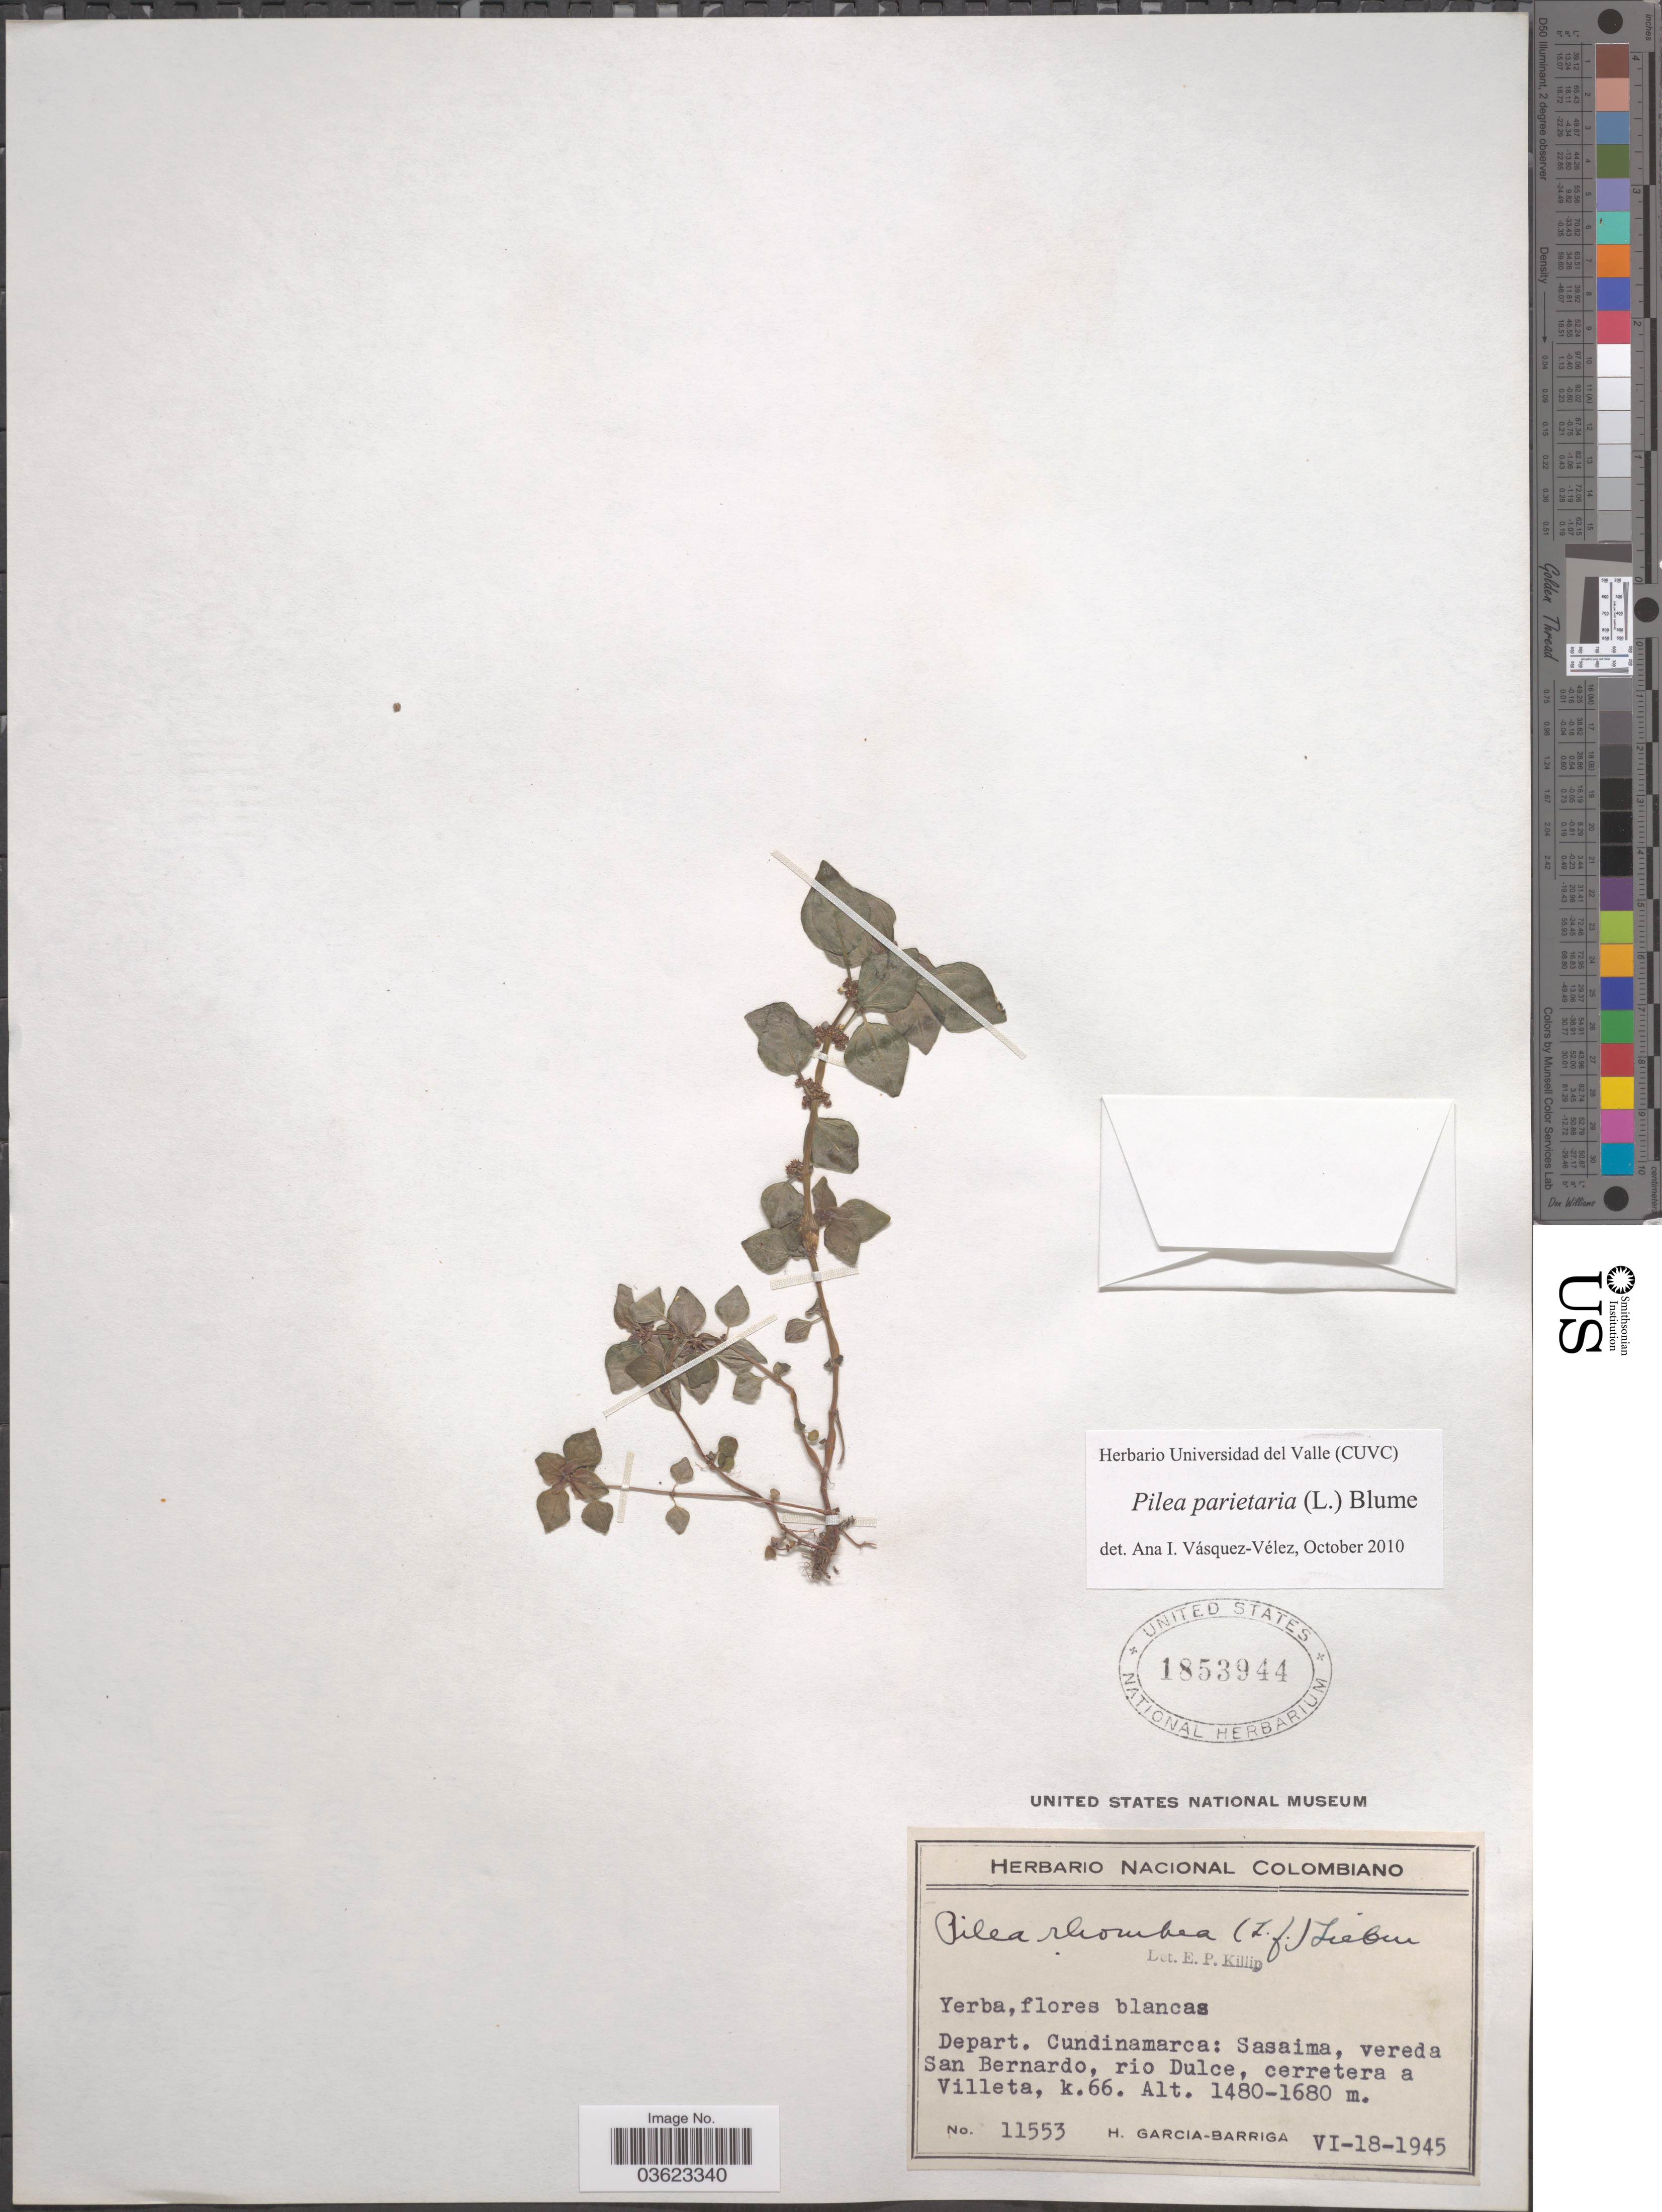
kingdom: Plantae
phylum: Tracheophyta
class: Magnoliopsida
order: Rosales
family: Urticaceae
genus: Pilea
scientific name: Pilea parietaria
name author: (L.) Blume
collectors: H. García Barriga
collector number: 11553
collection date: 1945-06-18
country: Colombia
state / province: Cundinamarca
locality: Depart. Cundinamarca: Sasaima, vereda San Bernardo, rio Dulce, cerretera a Villeta, k.66.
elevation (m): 1480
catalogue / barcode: US 1853944